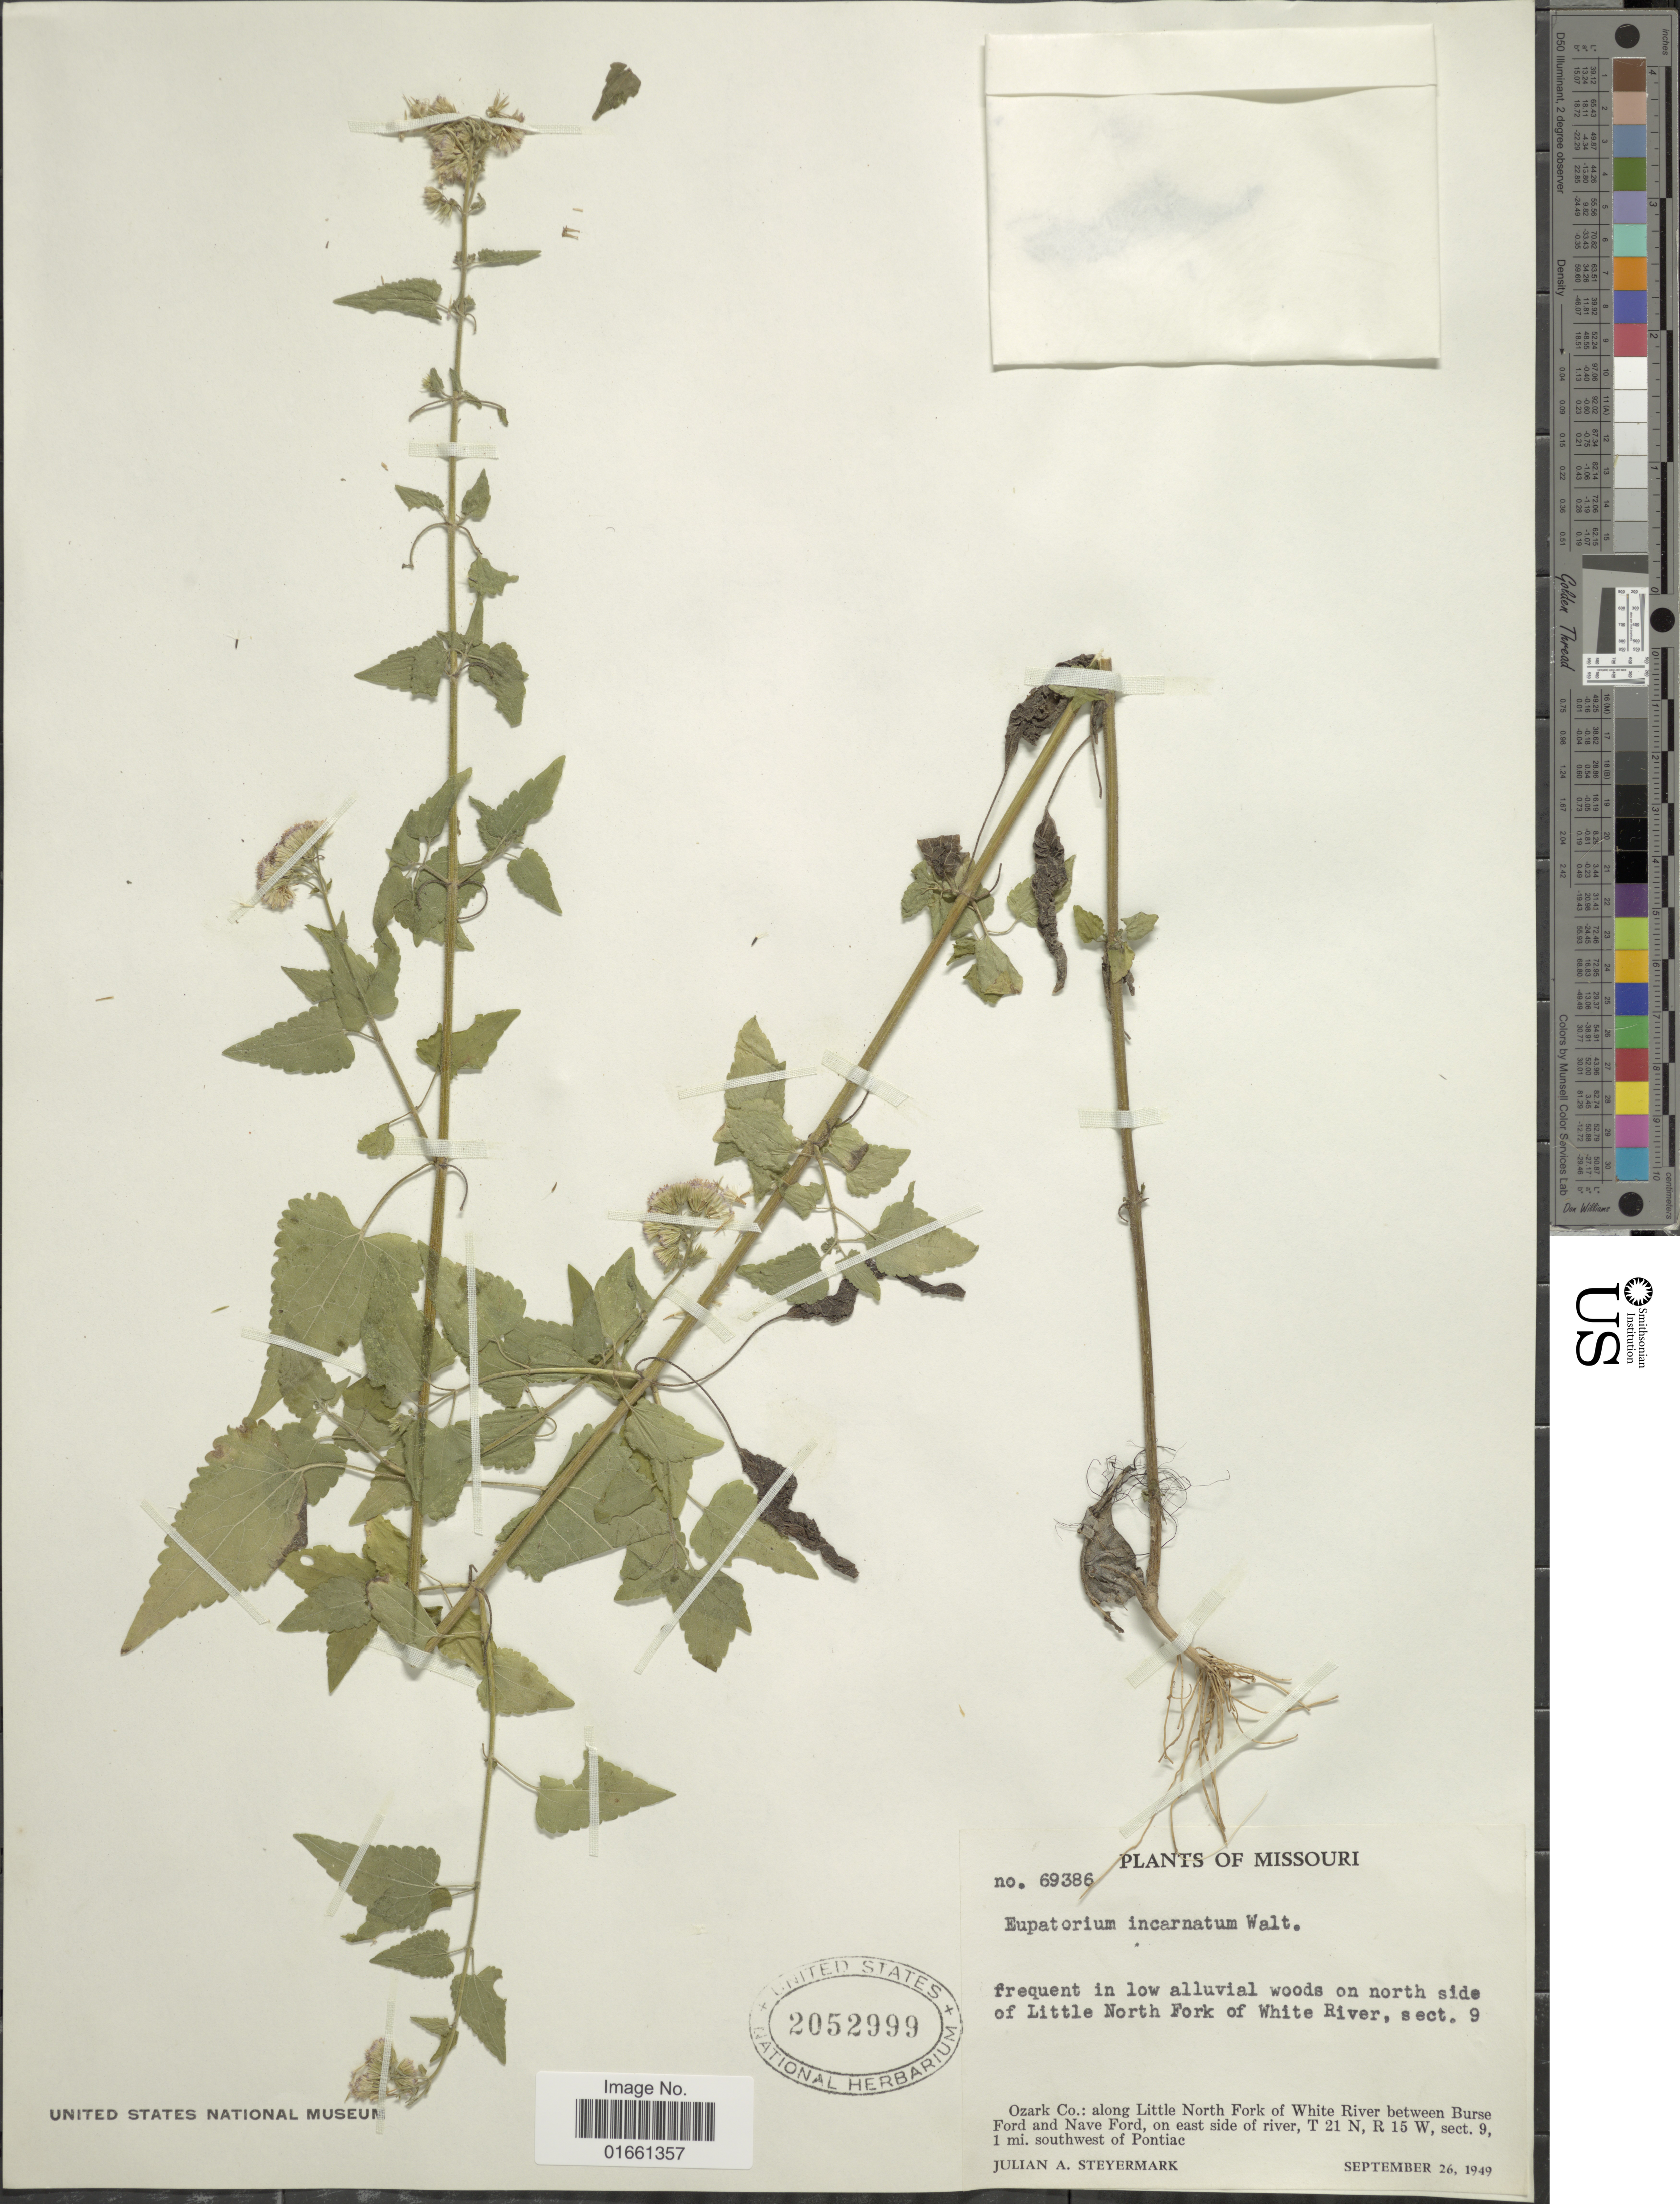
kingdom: Plantae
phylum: Tracheophyta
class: Magnoliopsida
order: Asterales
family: Asteraceae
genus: Fleischmannia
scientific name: Fleischmannia incarnata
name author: (Walter) R.M. King & H. Rob.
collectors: J. Steyermark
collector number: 69386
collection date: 1949-09-26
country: United States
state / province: Missouri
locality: Ozark Co. along Little North Fork of White River between Burse Ford and Nave Ford. on east side river, T 21 N, R 15 W, sect 9, 1 mi southwest of Pontiac.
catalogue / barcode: US 2052999